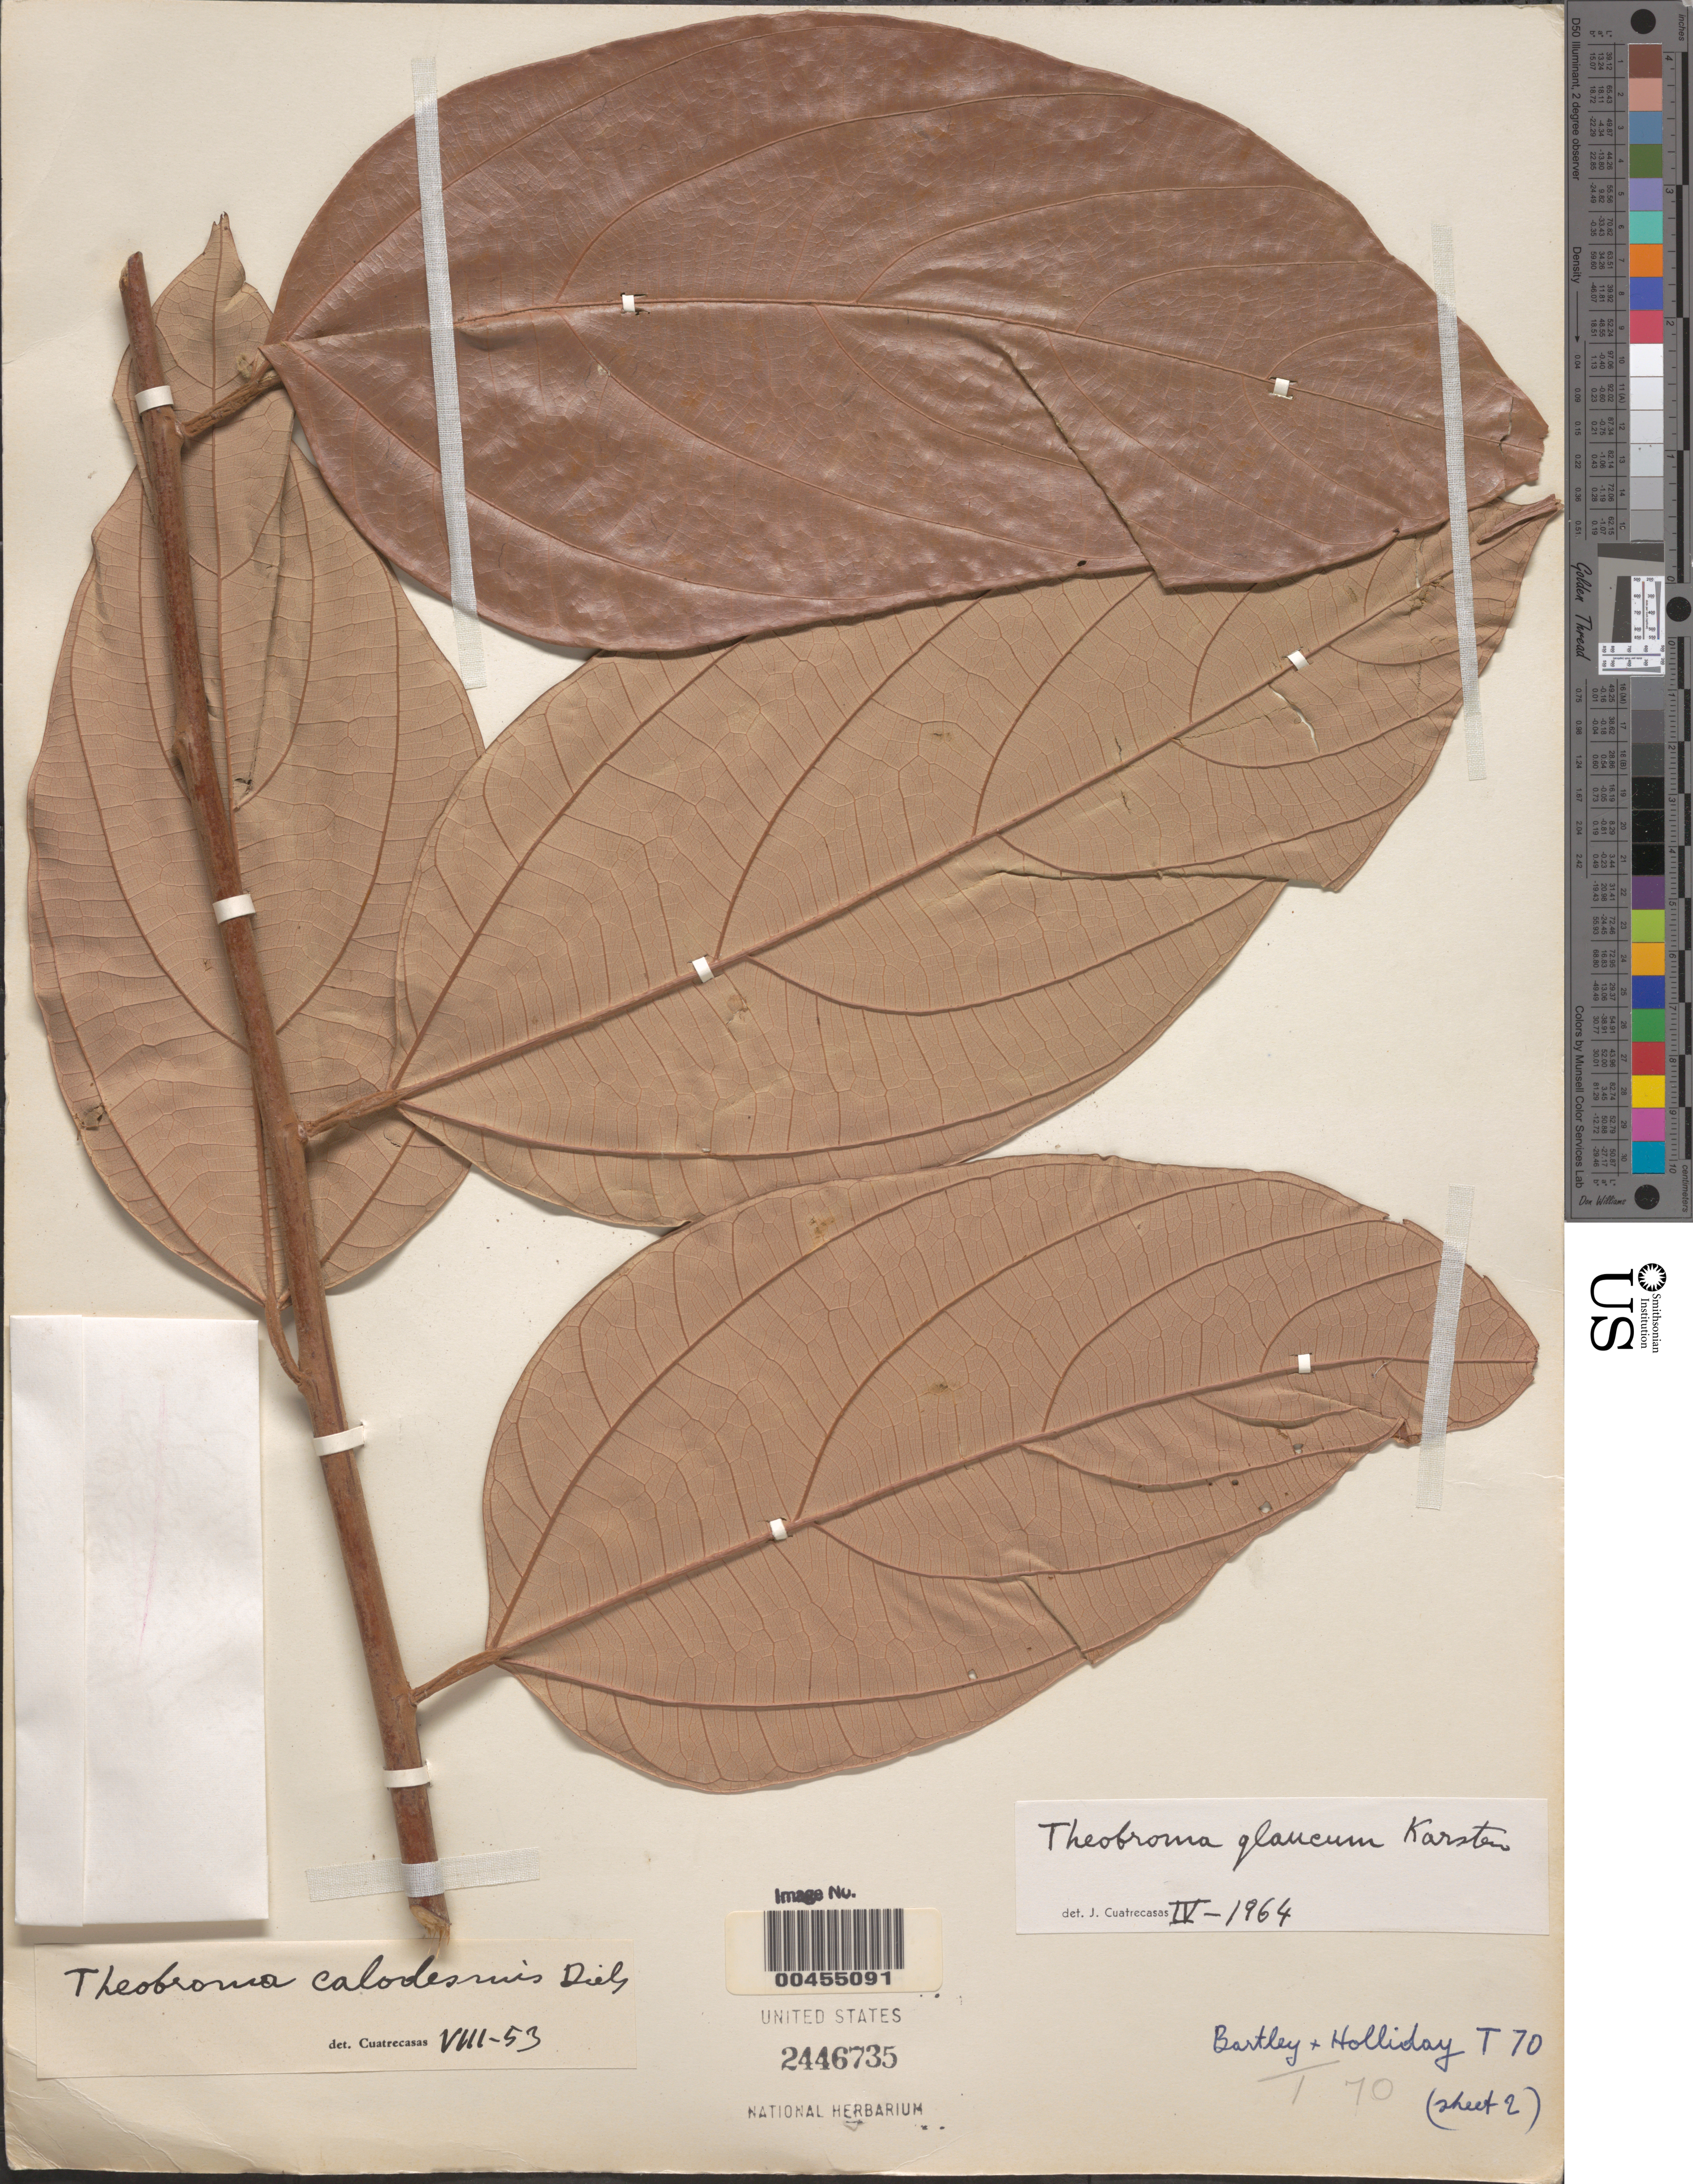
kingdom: Plantae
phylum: Tracheophyta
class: Magnoliopsida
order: Malvales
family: Malvaceae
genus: Theobroma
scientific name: Theobroma glaucum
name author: H. Karst.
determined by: Cuatrecasas, J.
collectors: B. Bartley & P. C. Holliday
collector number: T70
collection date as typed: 28 Jan 1953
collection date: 1953-01-28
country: Colombia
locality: Left bank of Río Iníridia, San Joaquim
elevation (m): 300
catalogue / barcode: US 2446735